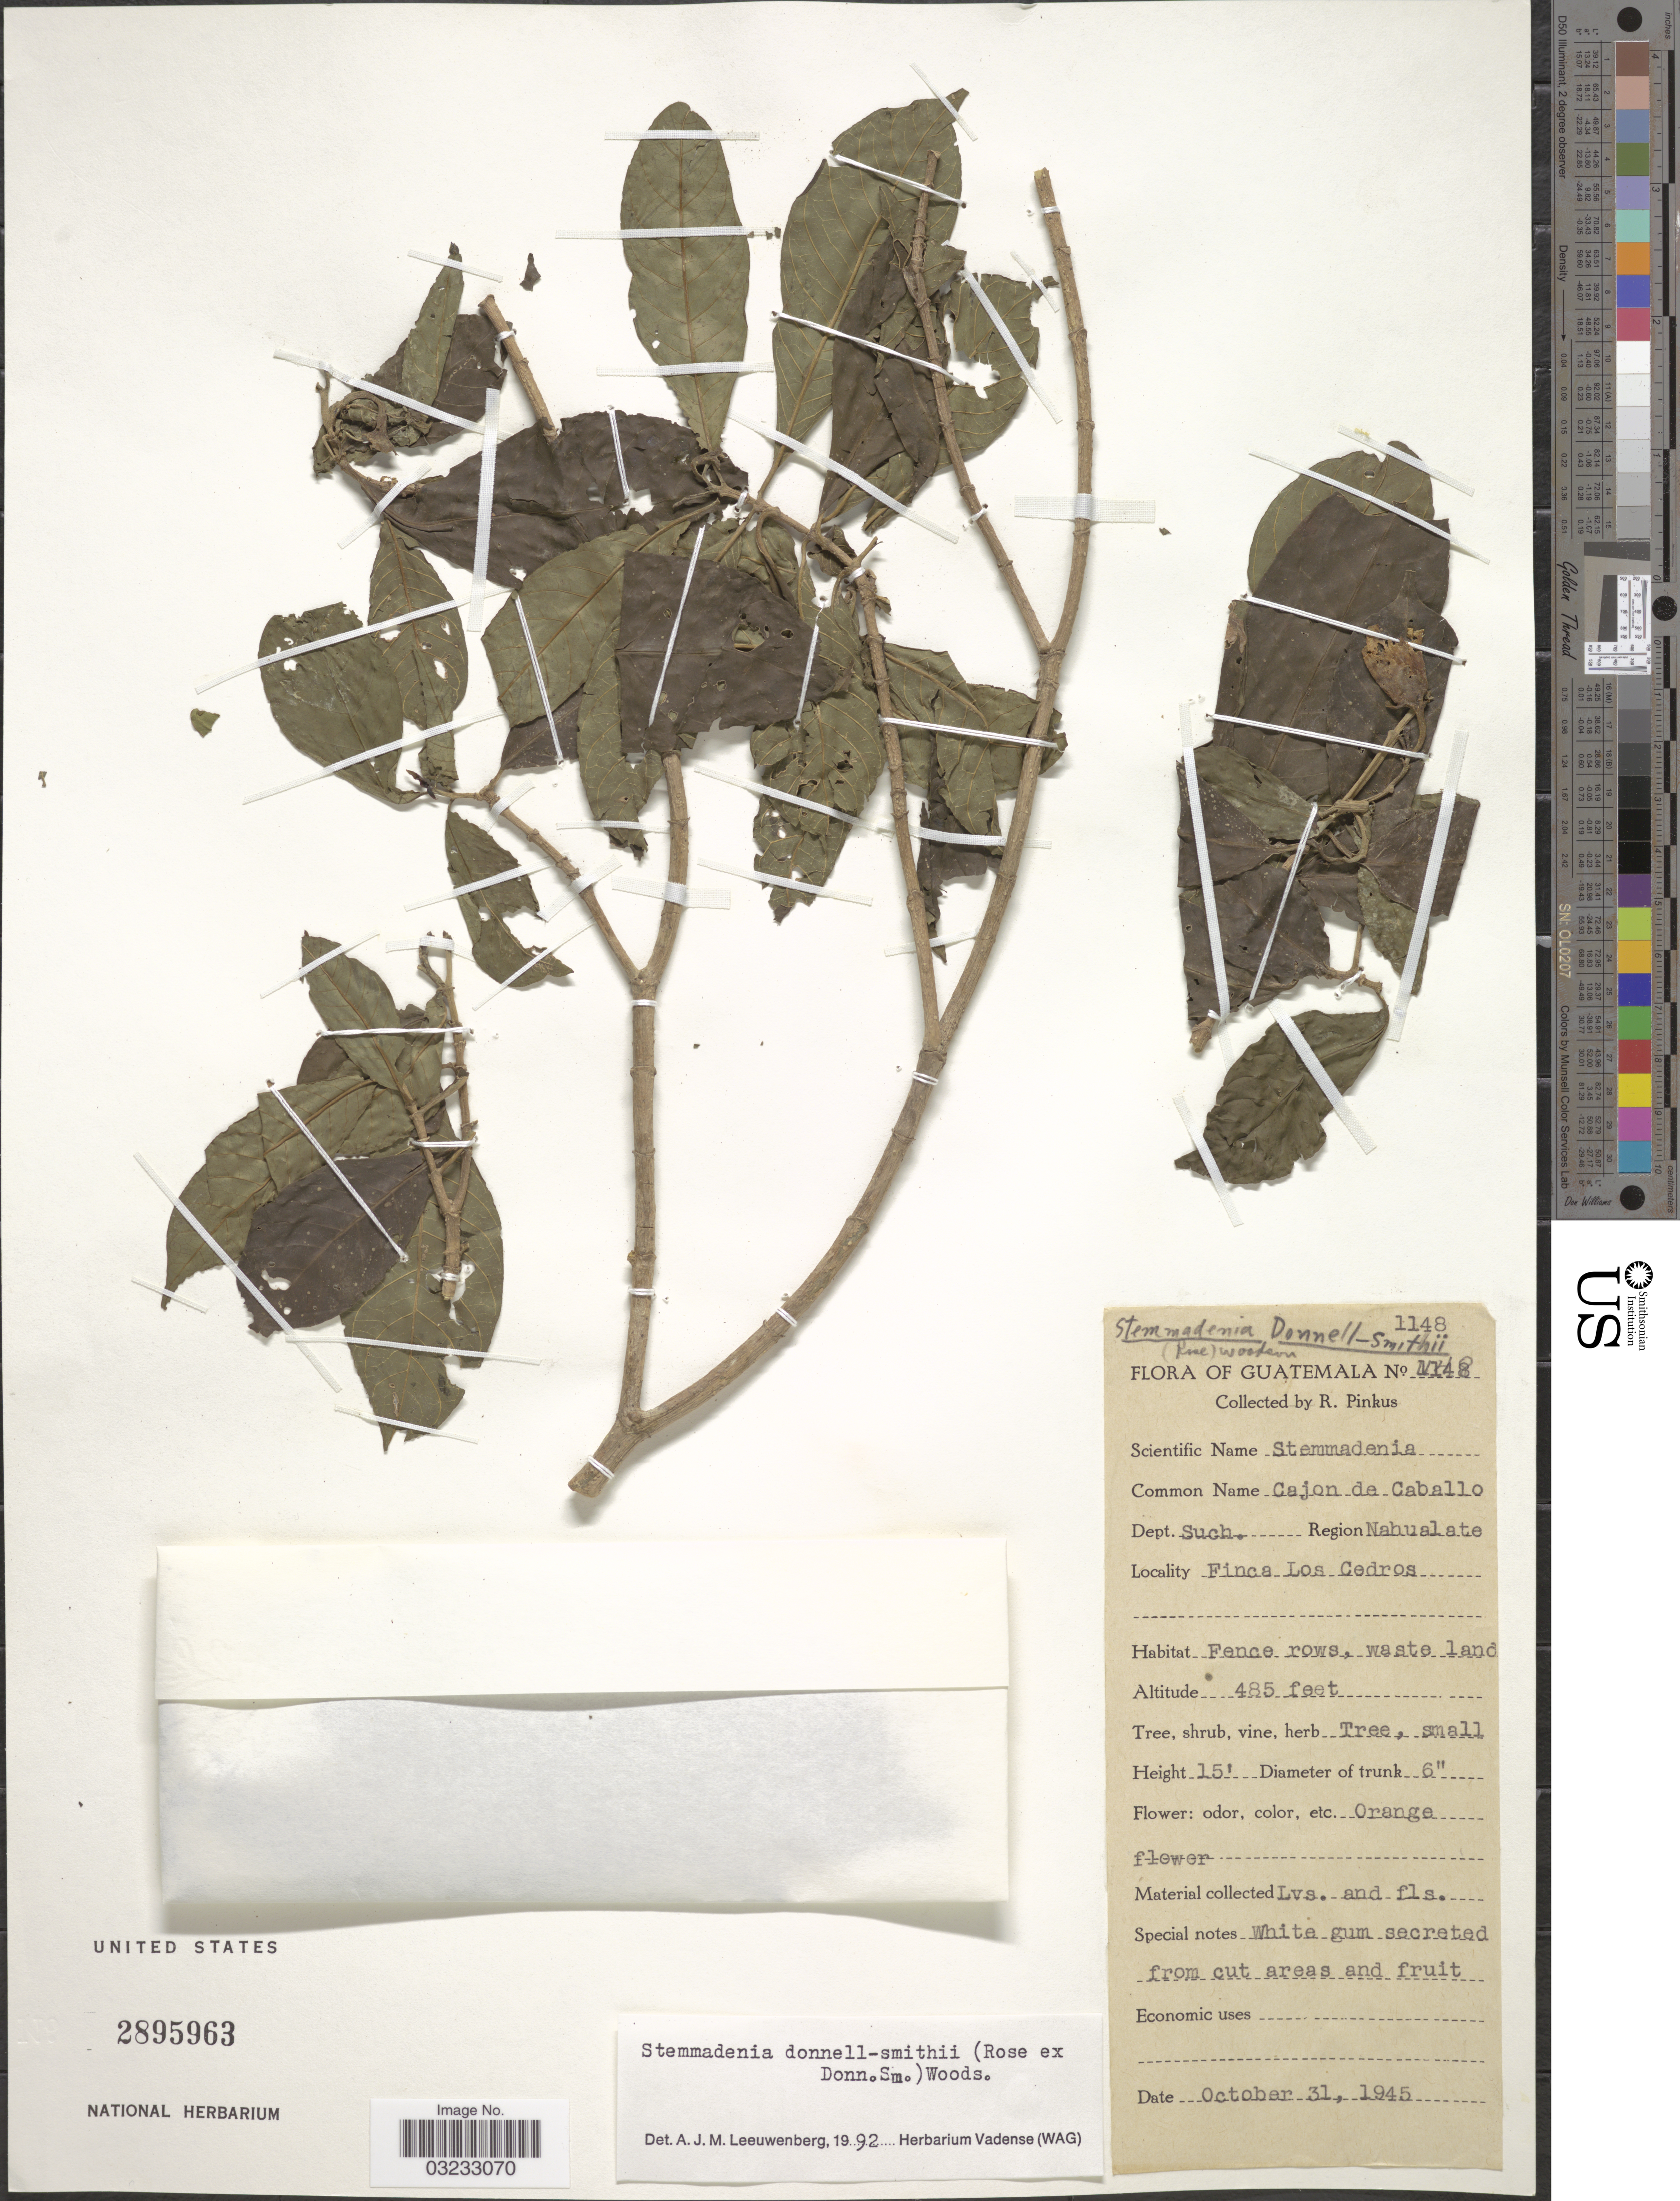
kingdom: Plantae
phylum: Tracheophyta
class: Magnoliopsida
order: Gentianales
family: Apocynaceae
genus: Stemmadenia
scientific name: Stemmadenia donnell-smithii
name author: (Rose ex Donn. Sm.) Woodson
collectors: R. Pinkus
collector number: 1148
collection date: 1945-10-31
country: Guatemala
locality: Dept. Such. Region Nahualate. Finca Los Cedros.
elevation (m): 148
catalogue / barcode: US 2895963